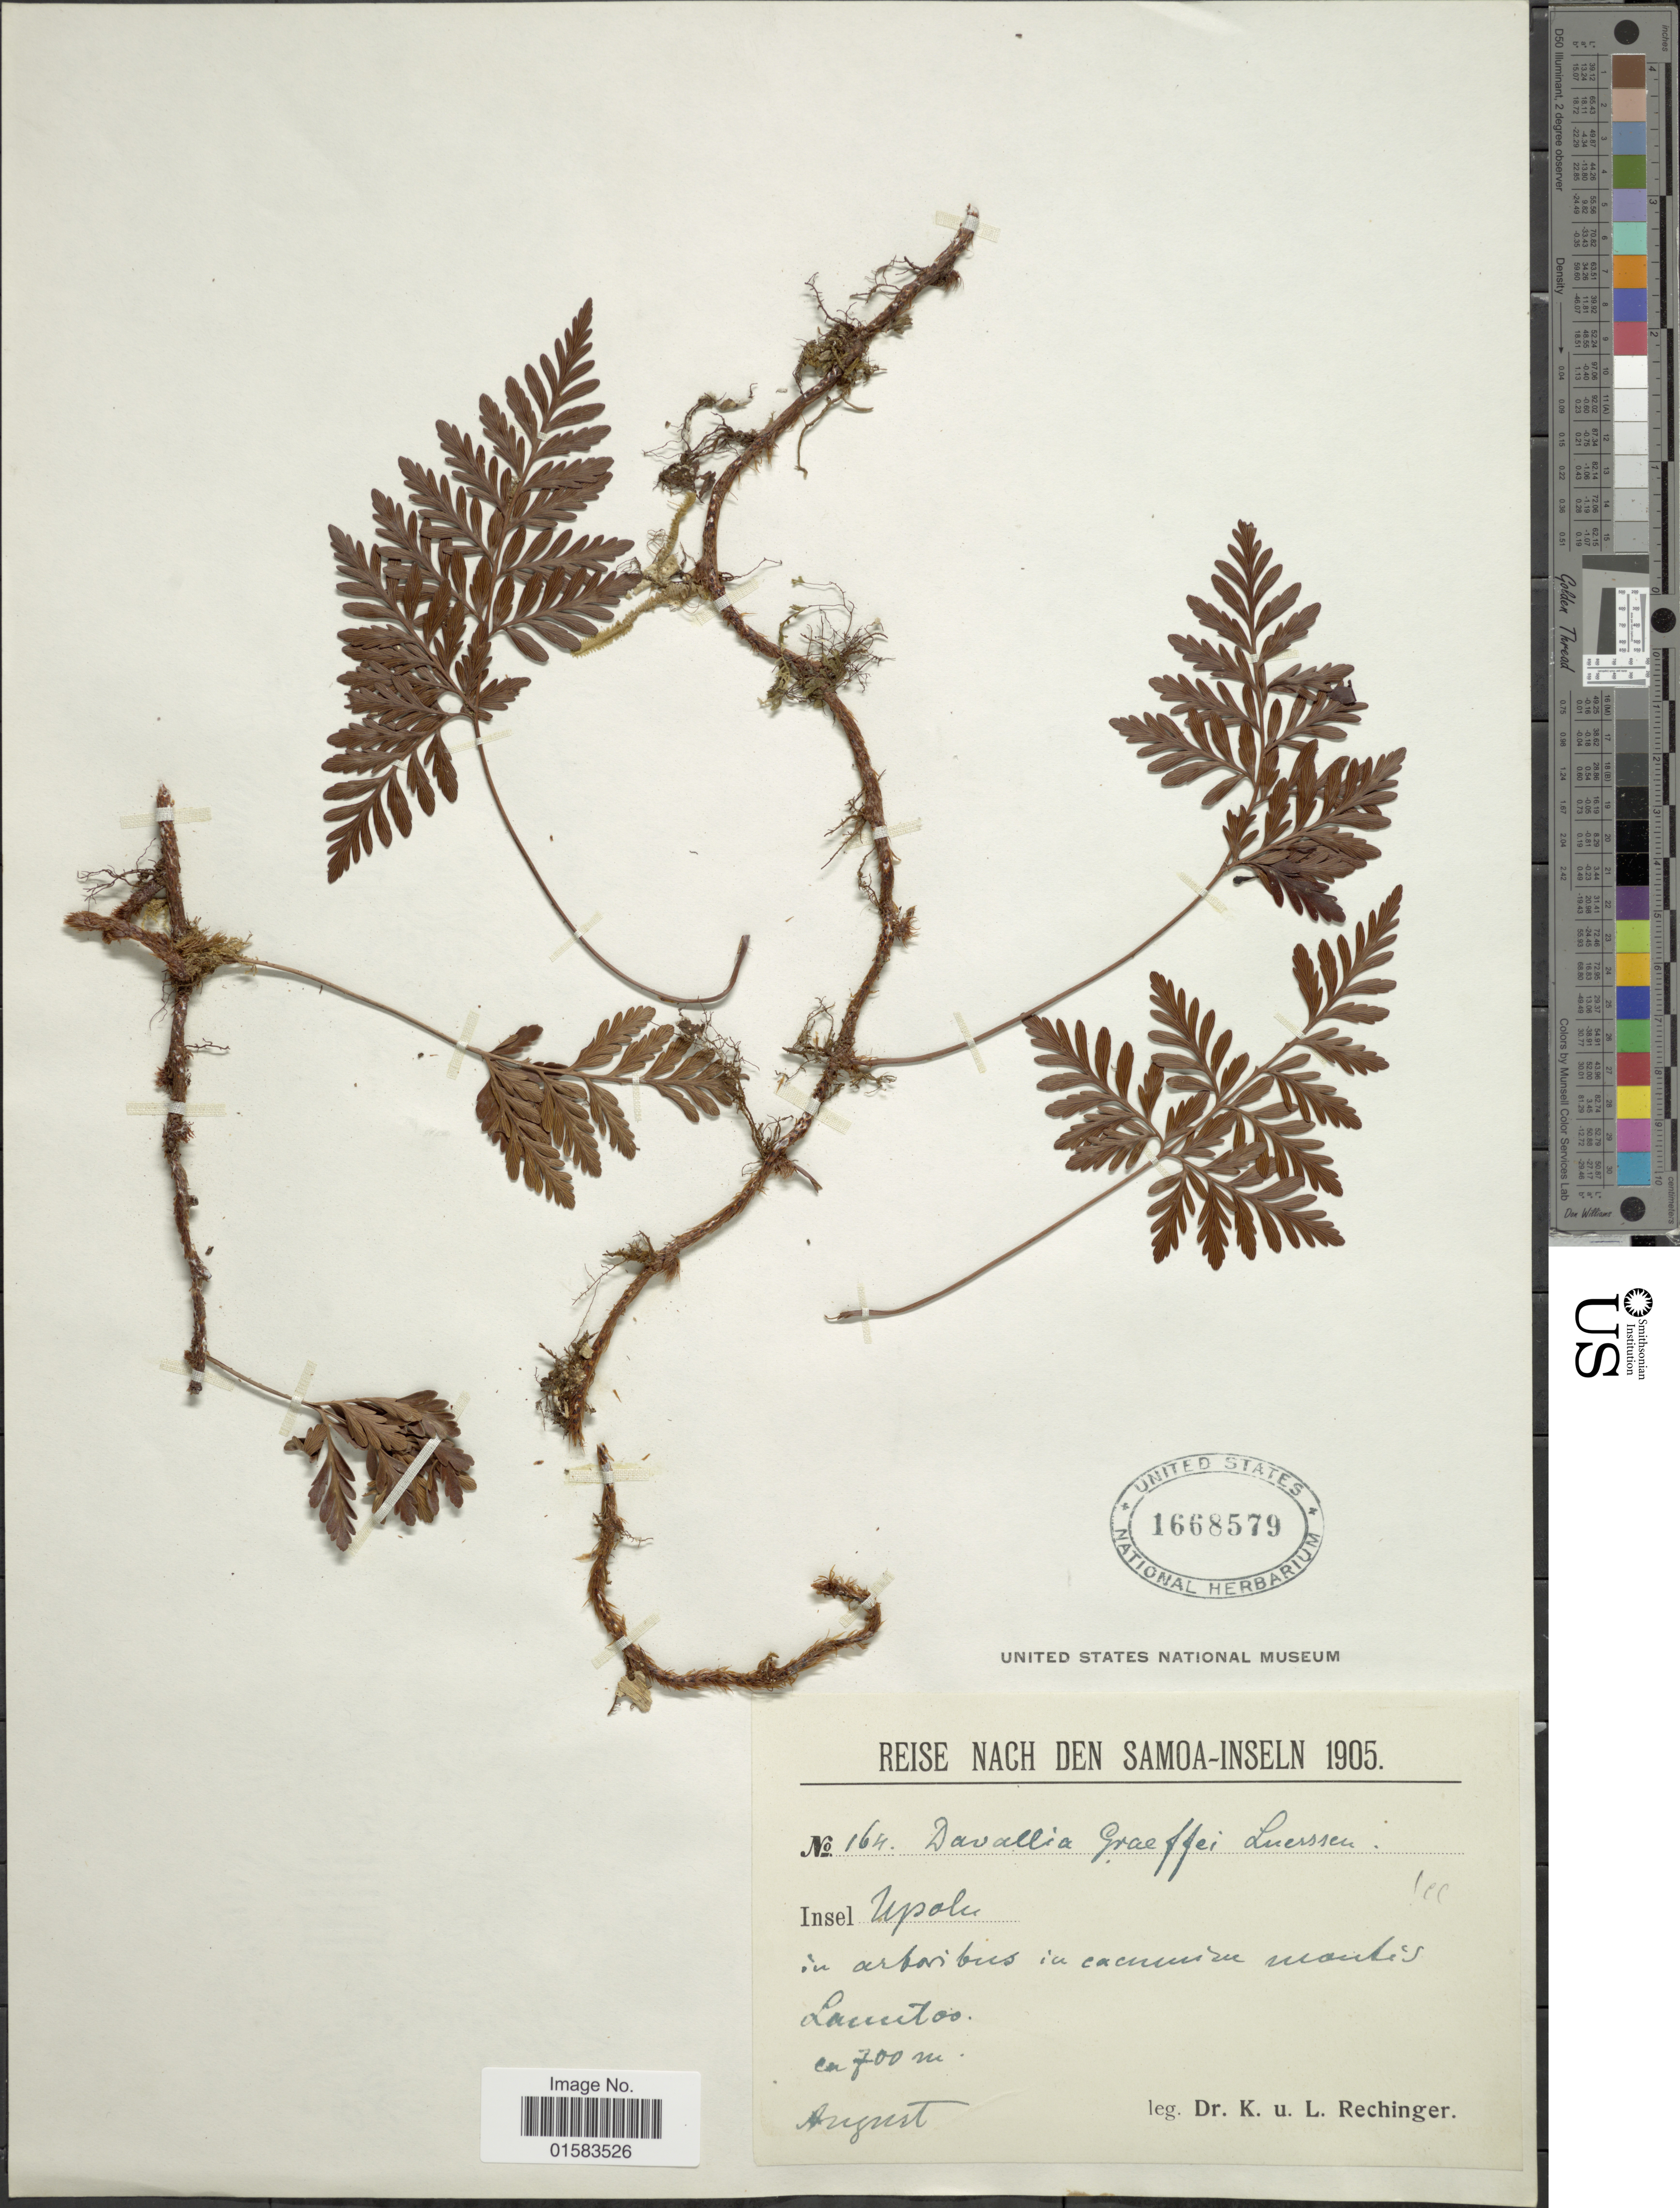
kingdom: Plantae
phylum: Tracheophyta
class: Polypodiopsida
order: Polypodiales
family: Davalliaceae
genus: Davallia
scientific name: Davallia graeffei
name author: Luerss.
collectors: K. Rechinger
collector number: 164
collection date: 1905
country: Samoa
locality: Upolu, in arboribus in cacunste wankis Lacuutoo [interpreted]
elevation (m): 700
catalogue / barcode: US 1668579